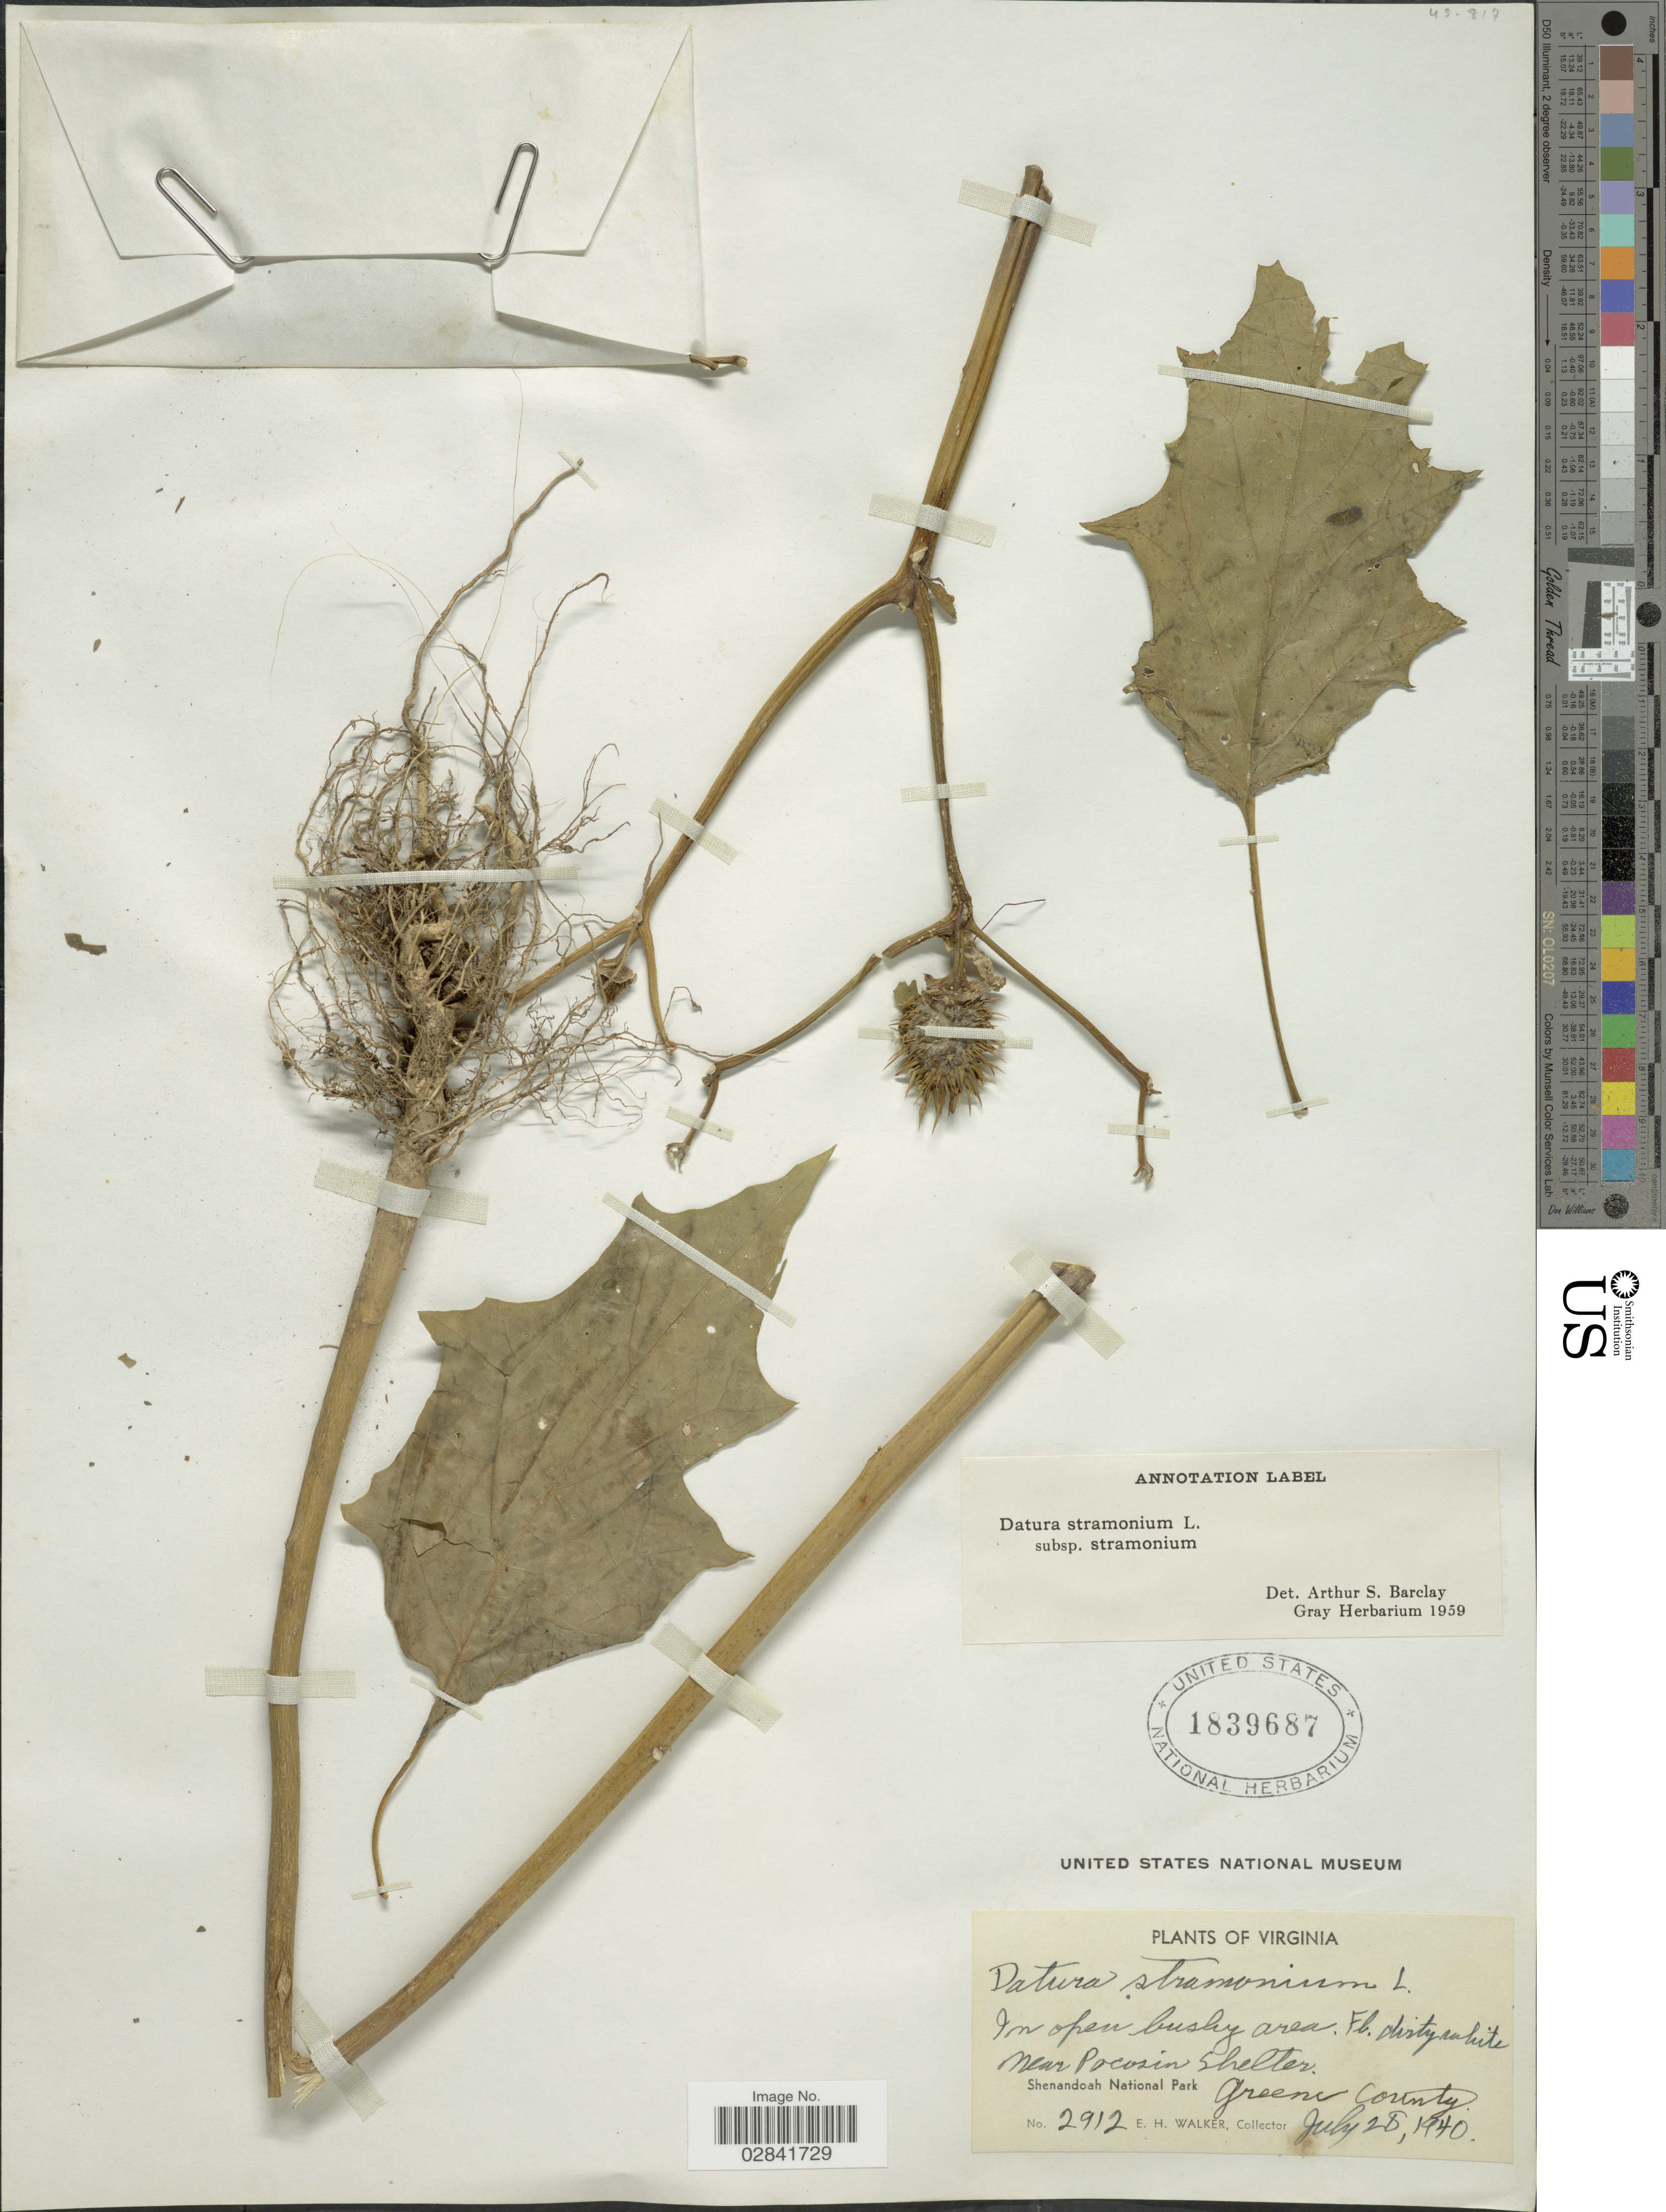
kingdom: Plantae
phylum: Tracheophyta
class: Magnoliopsida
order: Solanales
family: Solanaceae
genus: Datura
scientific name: Datura stramonium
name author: L.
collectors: E. H. Walker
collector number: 2912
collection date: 1940-07-28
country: United States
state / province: Virginia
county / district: Greene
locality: Near Pocosin Shelter. Shenandoah National Park. Greene County.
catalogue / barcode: US 1839687